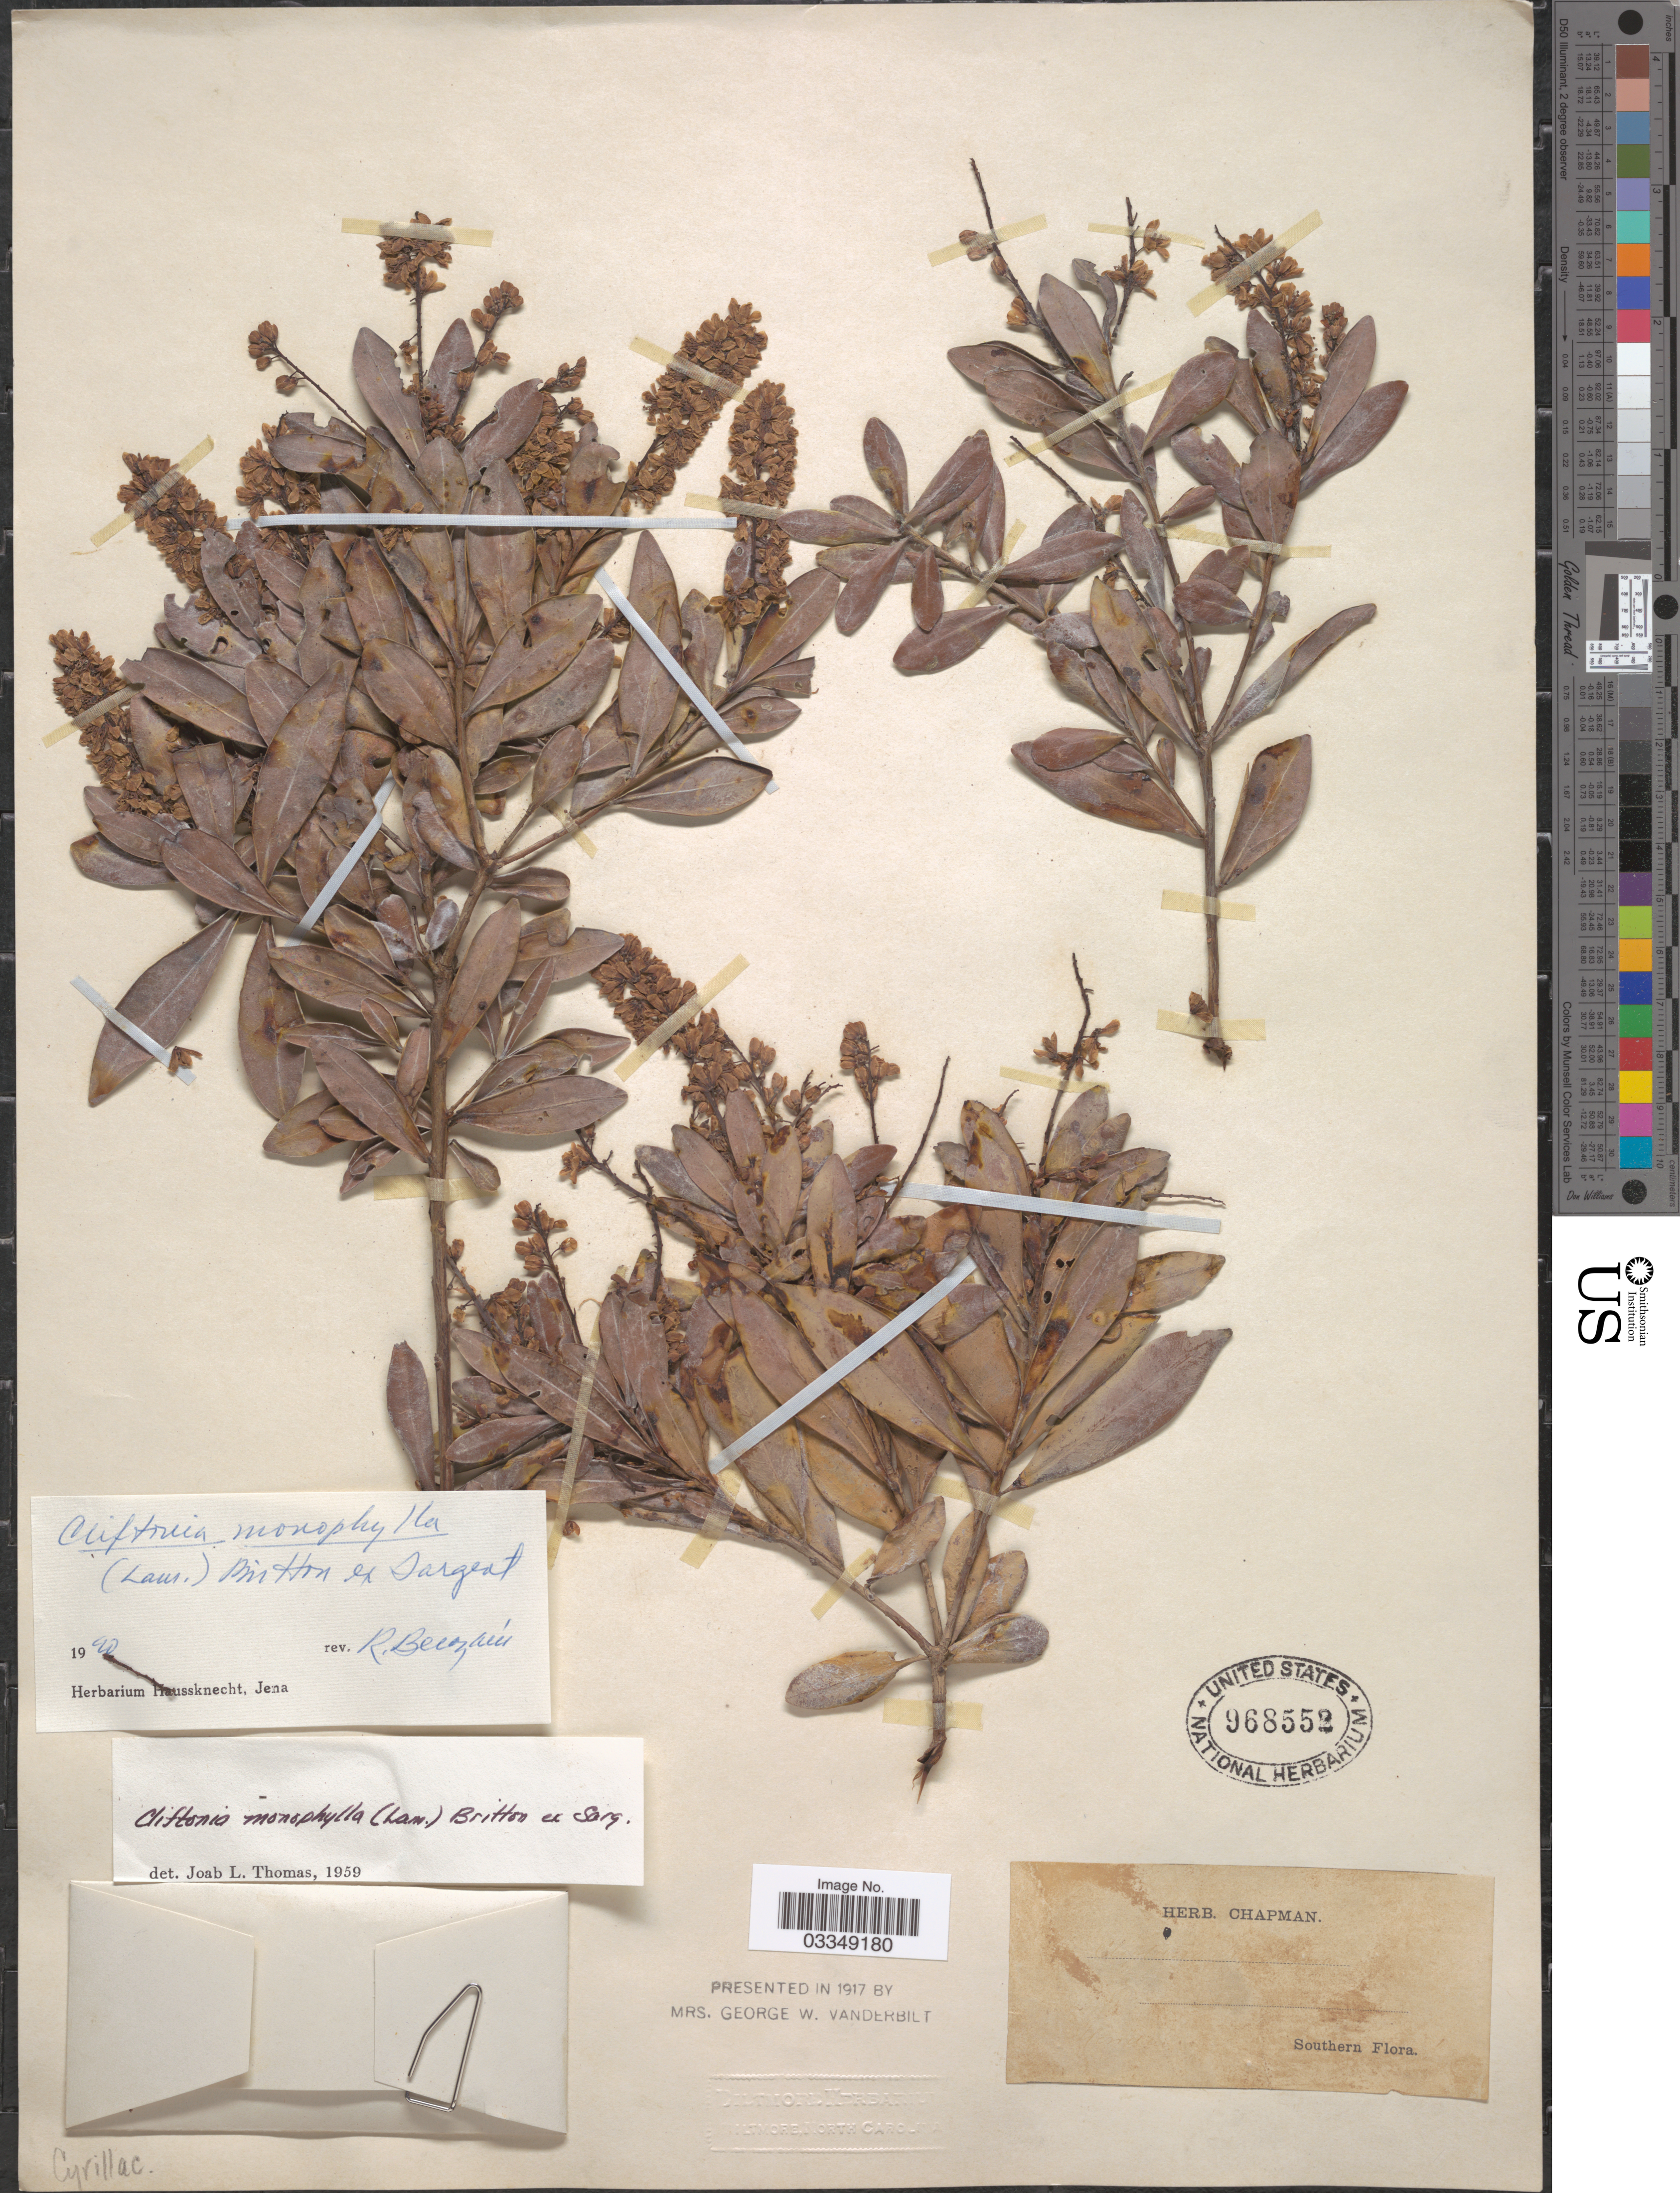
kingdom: Plantae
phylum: Tracheophyta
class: Magnoliopsida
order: Ericales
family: Cyrillaceae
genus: Cliftonia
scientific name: Cliftonia monophylla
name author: (Lam.) Britton ex Sarg.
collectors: ex herb. Chapman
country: United States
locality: Southern.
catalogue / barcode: US 968552